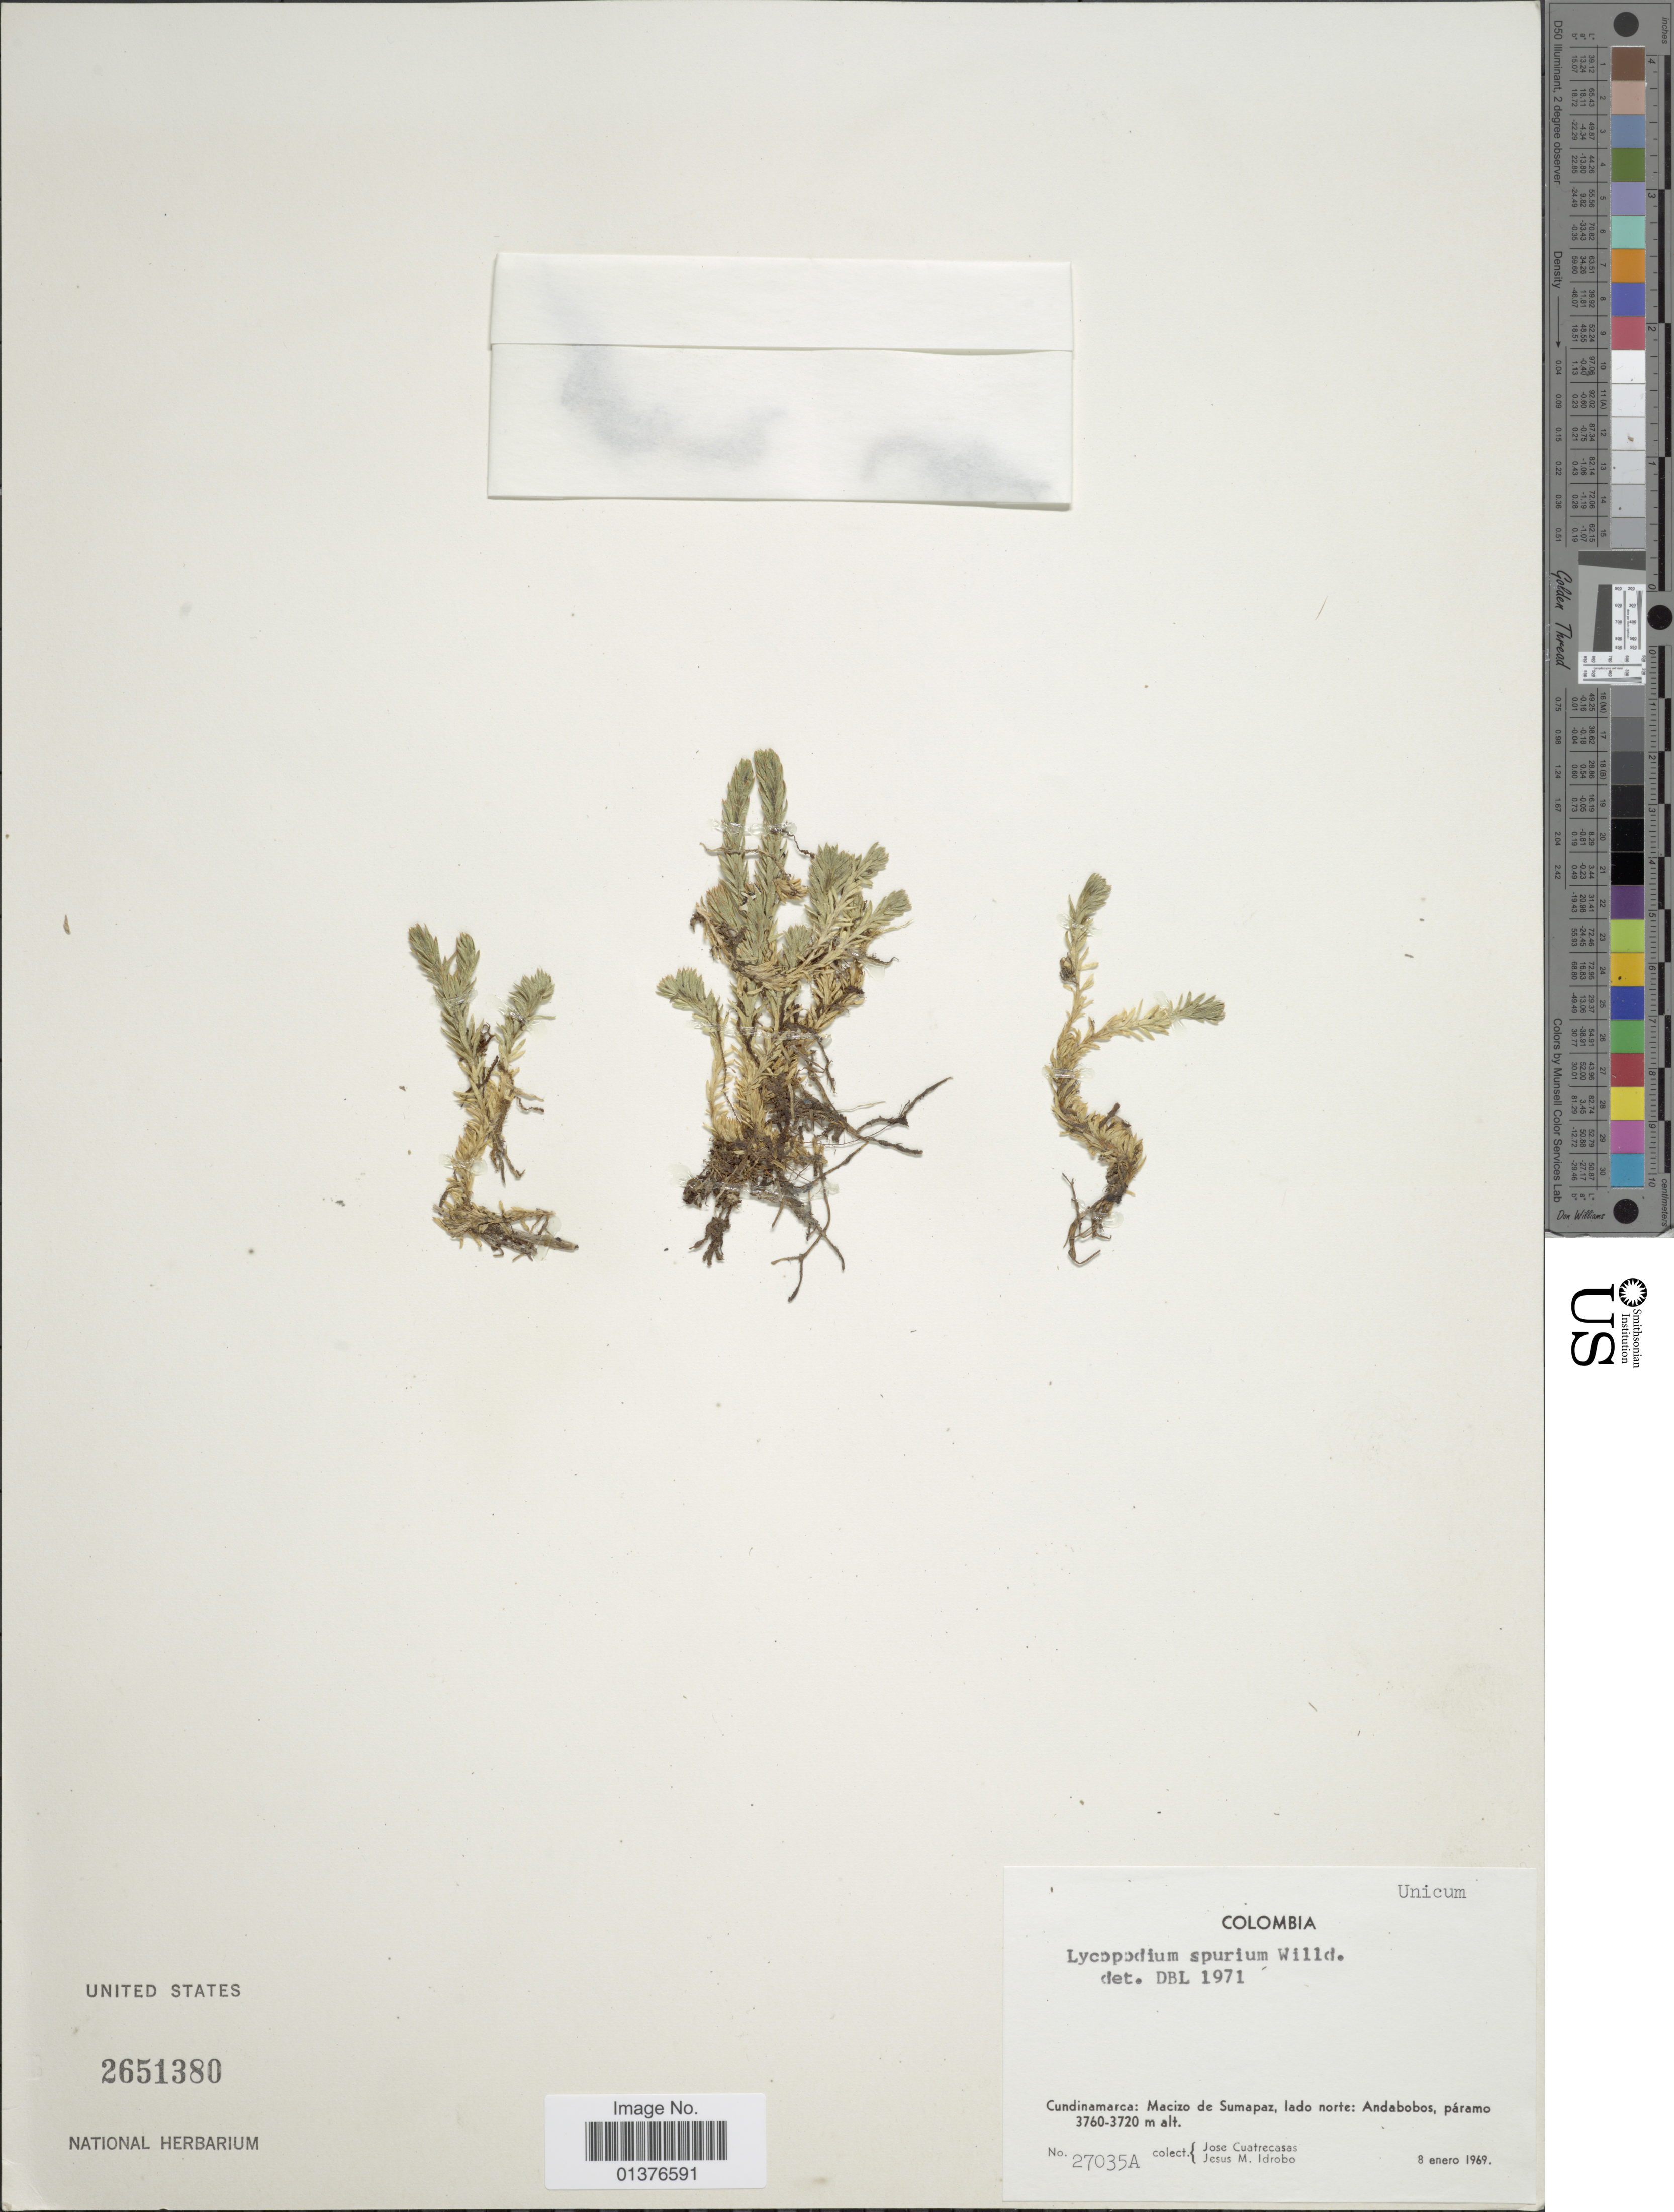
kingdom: Plantae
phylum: Tracheophyta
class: Lycopodiopsida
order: Lycopodiales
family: Lycopodiaceae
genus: Austrolycopodium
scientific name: Austrolycopodium magellanicum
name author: (P. Beauv.) Holub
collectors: J. Cuatrecasas & J. M. Idrobo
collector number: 27035A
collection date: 1969-01-08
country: Colombia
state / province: Cundinamarca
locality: Macizo de Sumapaz, Iado norte: Andabobos, páramo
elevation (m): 3720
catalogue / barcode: US 2651380